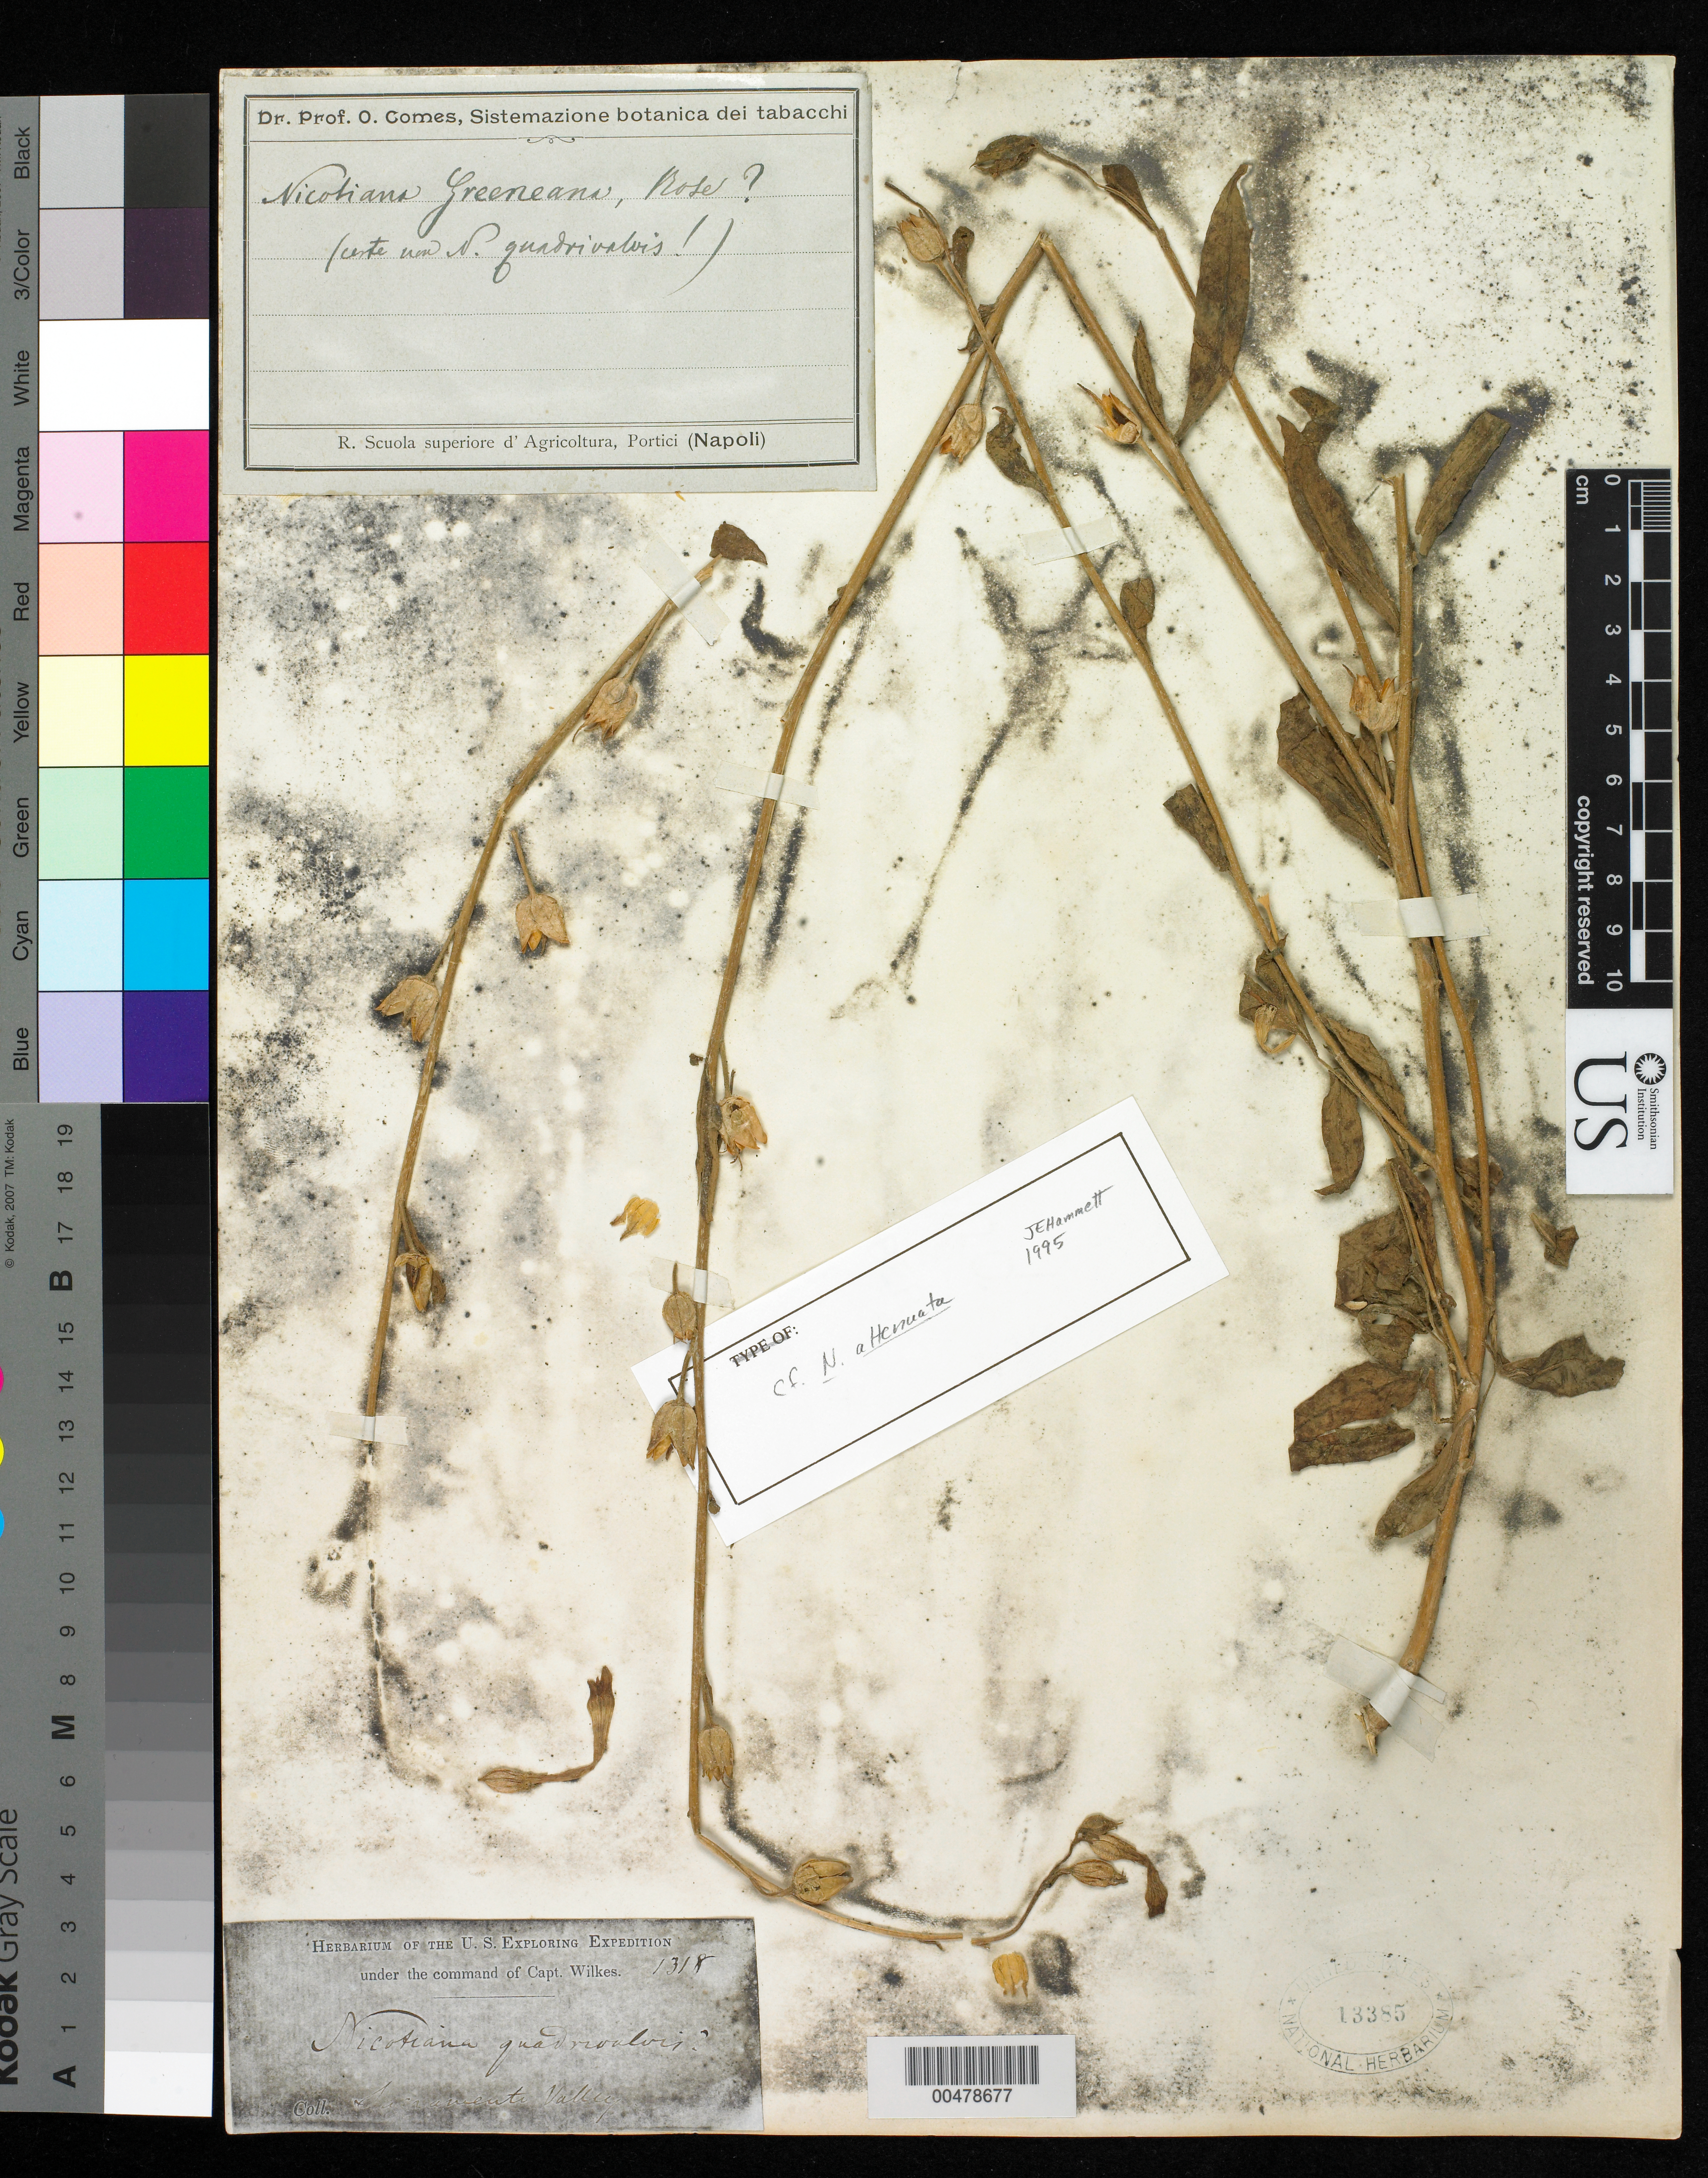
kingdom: Plantae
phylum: Tracheophyta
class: Magnoliopsida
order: Solanales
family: Solanaceae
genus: Nicotiana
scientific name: Nicotiana attenuata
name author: Torr. ex S. Watson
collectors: Wilkes Explor. Exped.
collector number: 1318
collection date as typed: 1838 to -- --- 1842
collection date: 1838/1842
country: United States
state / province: California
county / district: Sacramento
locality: Sacramento valley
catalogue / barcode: US 13385